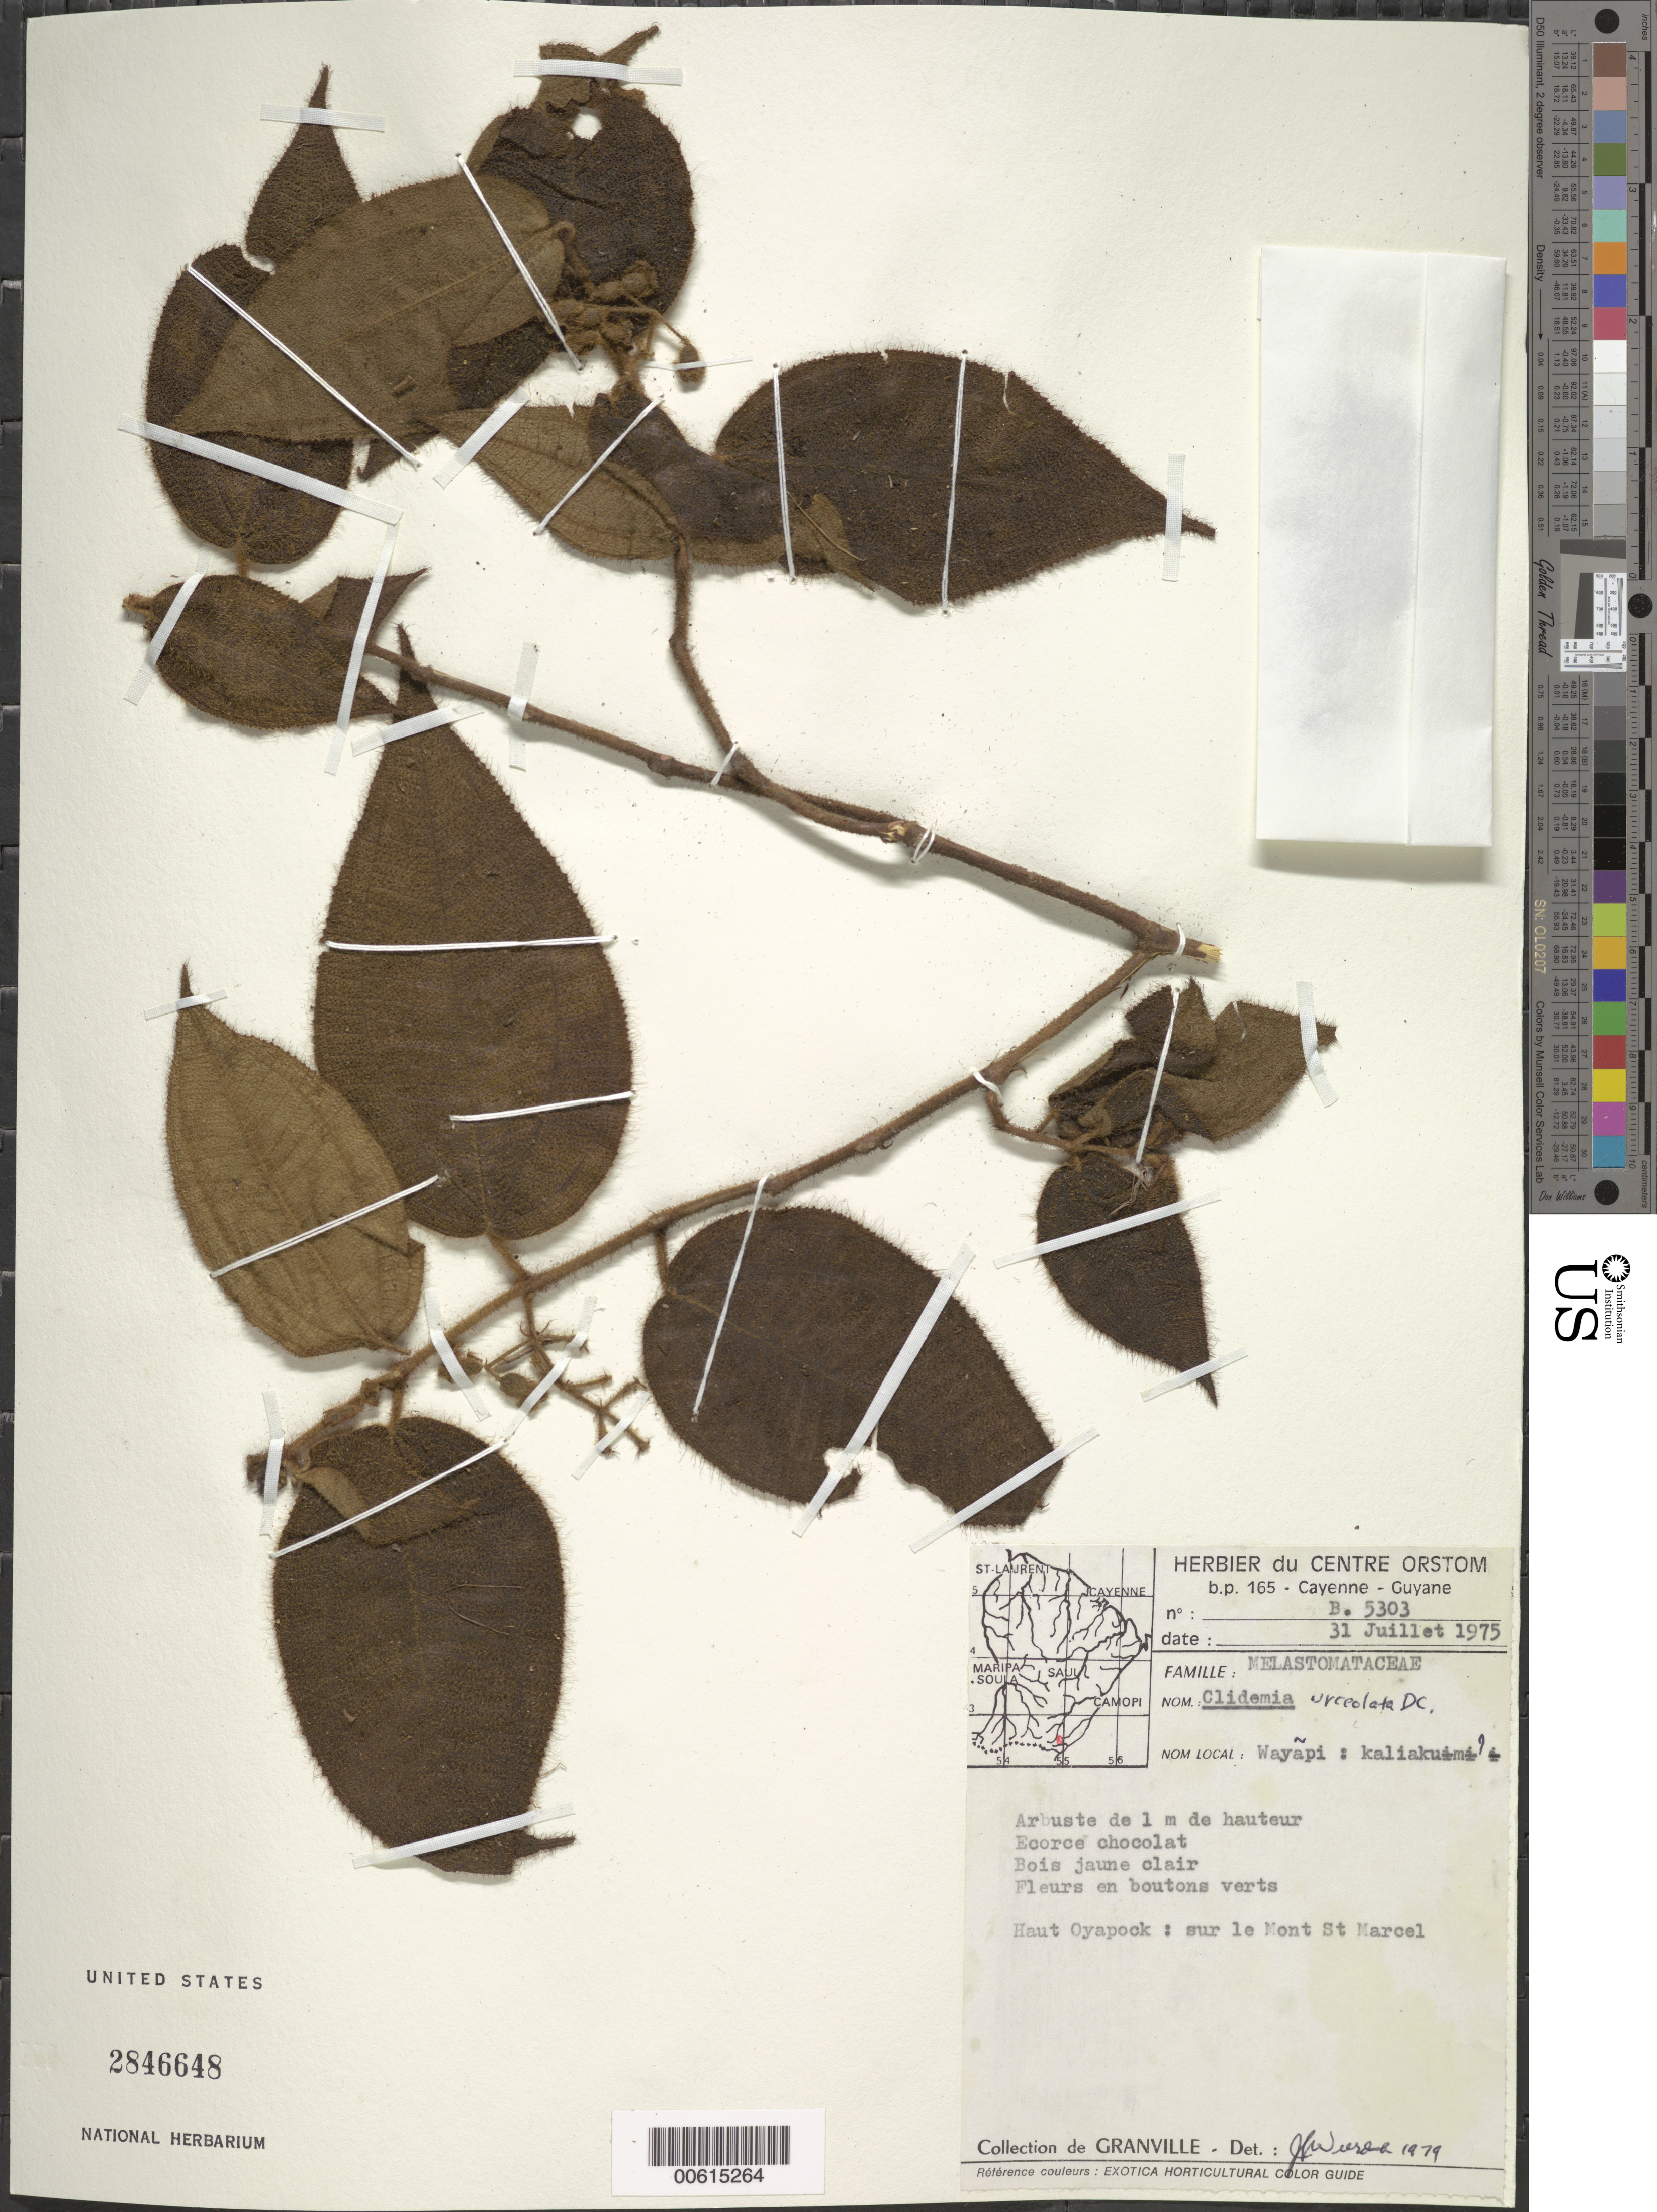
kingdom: Plantae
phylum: Tracheophyta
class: Magnoliopsida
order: Myrtales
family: Melastomataceae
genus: Clidemia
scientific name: Clidemia urceolata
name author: DC.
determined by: Wurdack, John J., (US), US (UNITED STATES)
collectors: J.-J. de Granville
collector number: B 5303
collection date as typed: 31-Jul-75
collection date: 1975-07-31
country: French Guiana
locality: Haut Oyapock, Mt. St. Marcel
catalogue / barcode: US 2846648